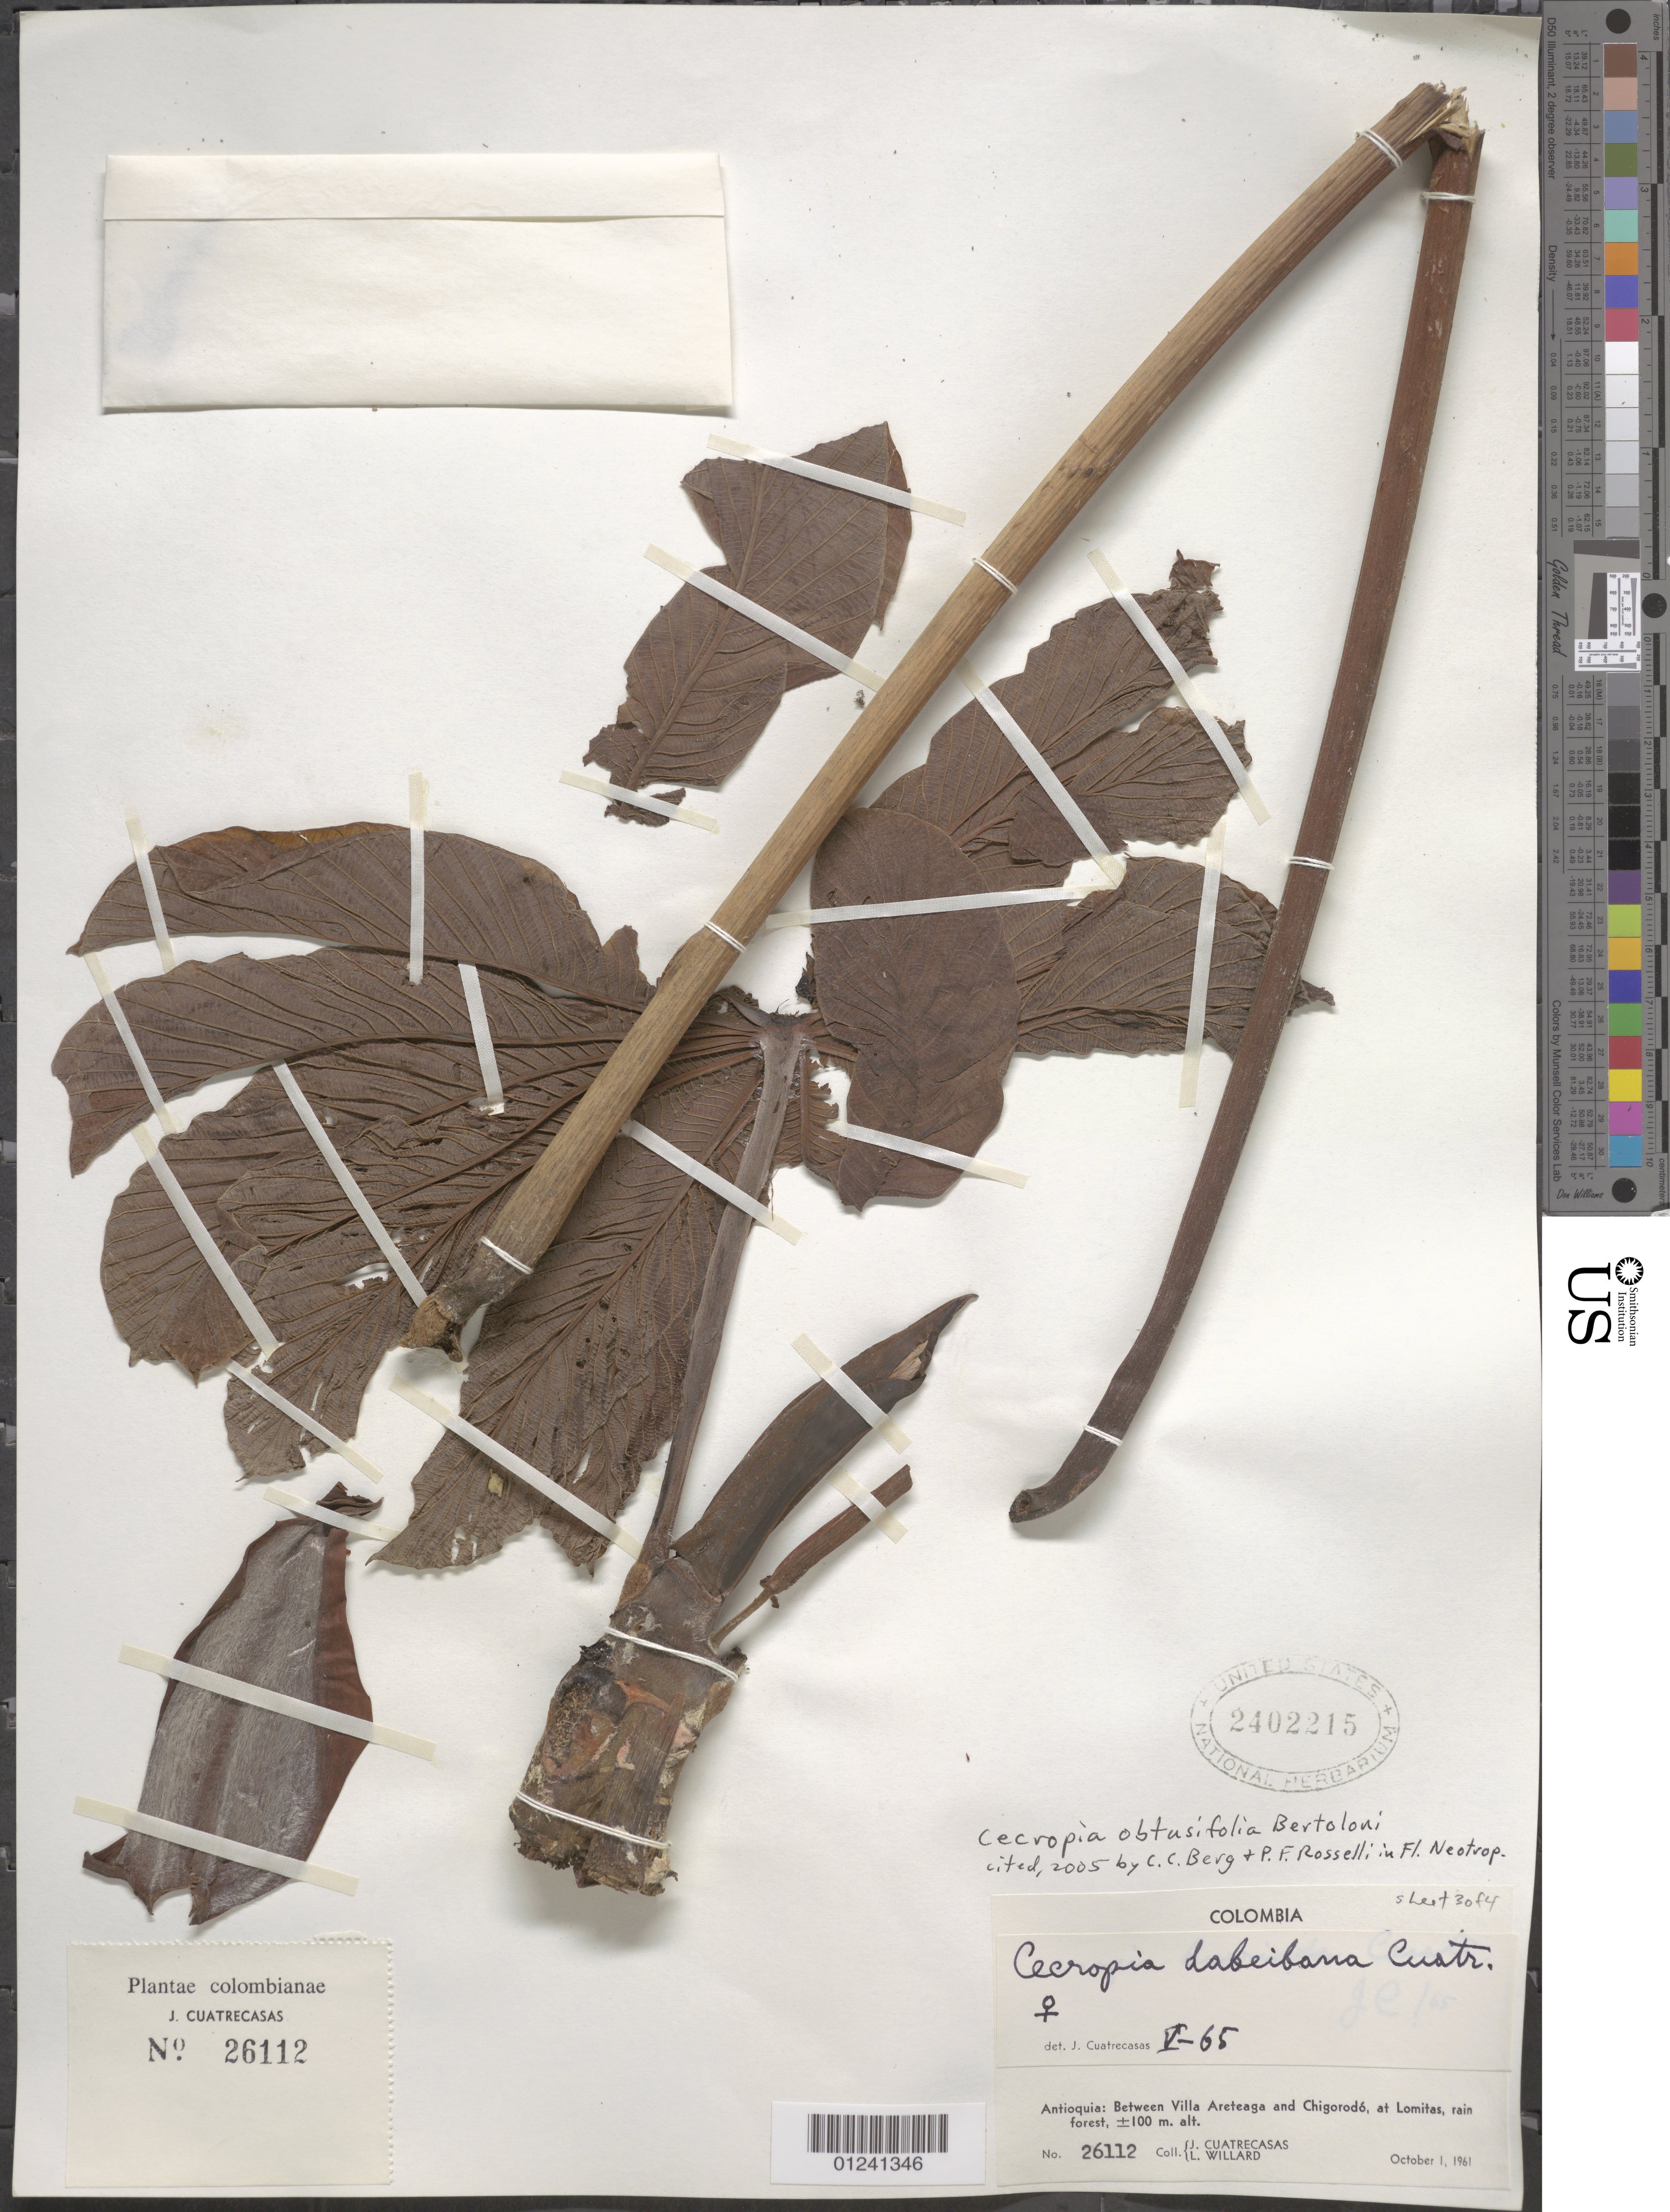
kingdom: Plantae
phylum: Tracheophyta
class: Magnoliopsida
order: Rosales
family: Urticaceae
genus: Cecropia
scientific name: Cecropia obtusifolia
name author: Bertol.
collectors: J. Cuatrecasas & L. Willard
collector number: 26112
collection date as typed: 1 Oct 1961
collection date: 1961-10-01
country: Colombia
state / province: Antioquia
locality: between Villa Arteaga and Chigorodó, at Lomitas, rain forest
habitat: rain forest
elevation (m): -100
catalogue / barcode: US 2402215